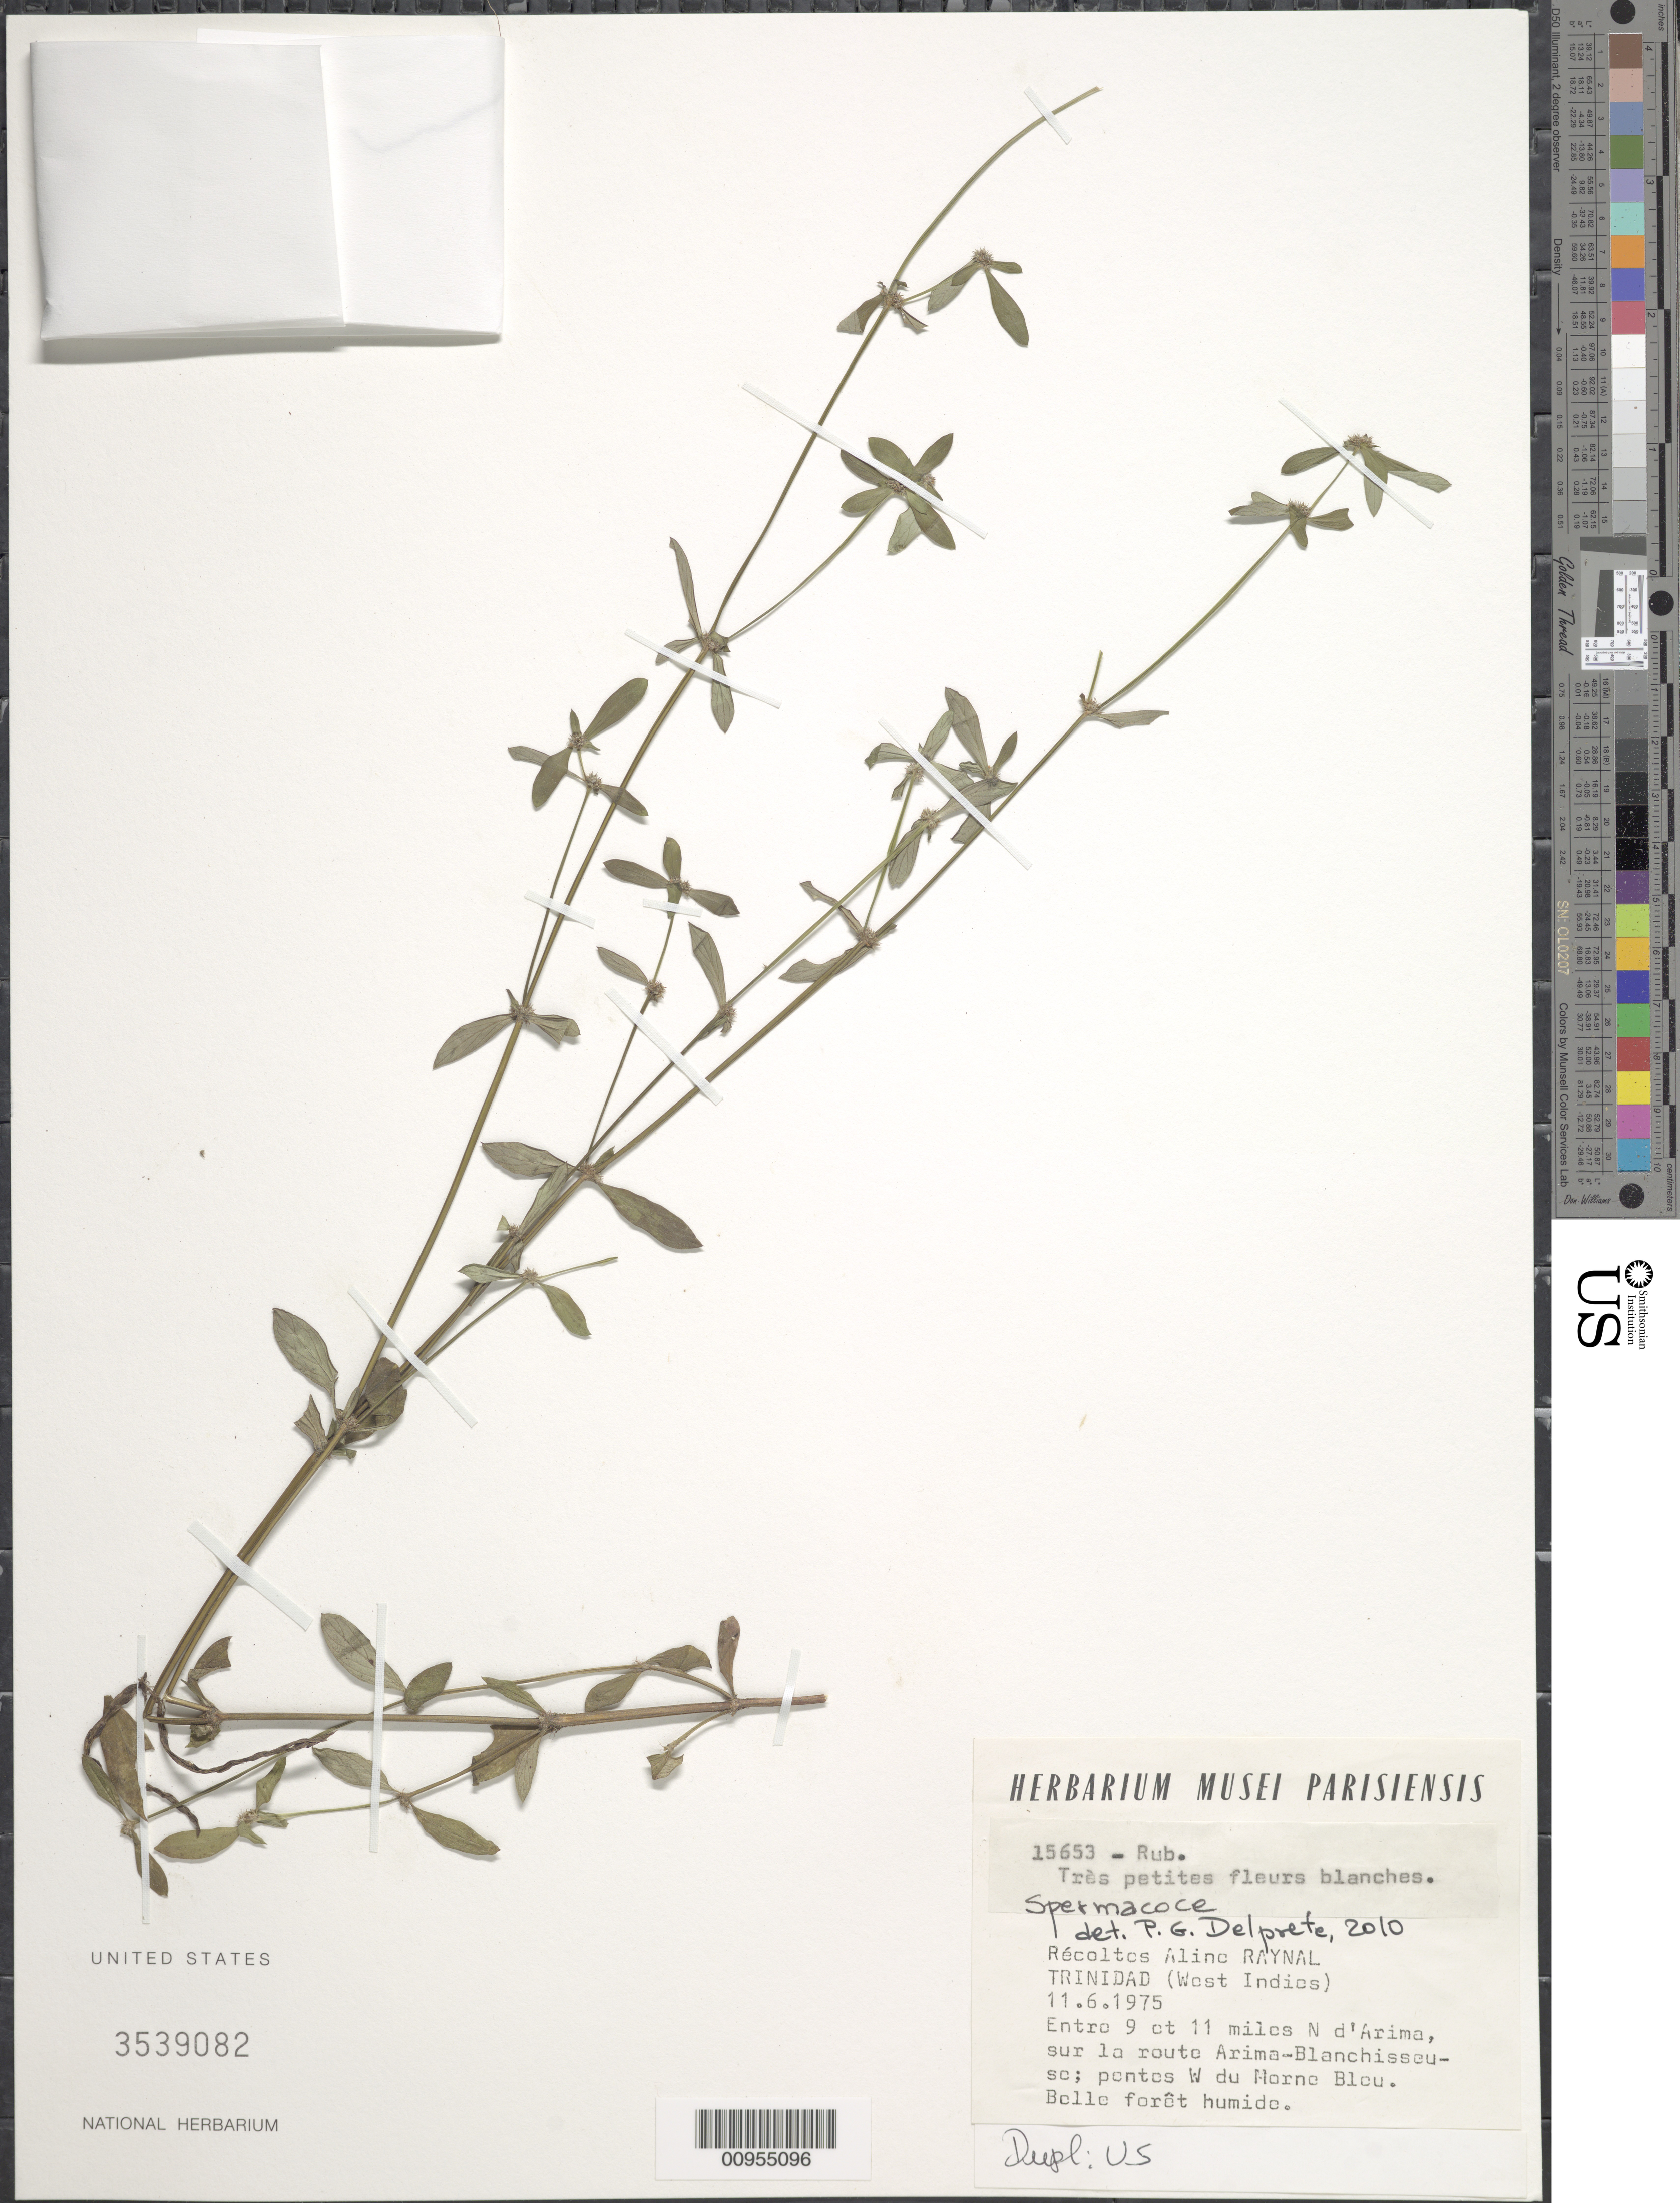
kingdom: Plantae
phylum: Tracheophyta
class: Magnoliopsida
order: Gentianales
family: Rubiaceae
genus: Spermacoce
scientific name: Spermacoce sp.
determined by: Delprete, P. G., Herb. de Guyane Cay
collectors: A. M. Raynal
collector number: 15653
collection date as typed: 11 Jun 1975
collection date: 1975-06-11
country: Trinidad and Tobago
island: Trinidad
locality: Entro 9 et 11 mi. N d'Arima, sur la route Arima-Blanchisseuse; pentes W du Morne Bleu.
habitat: Bolle forêt humide.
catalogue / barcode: US 3539082